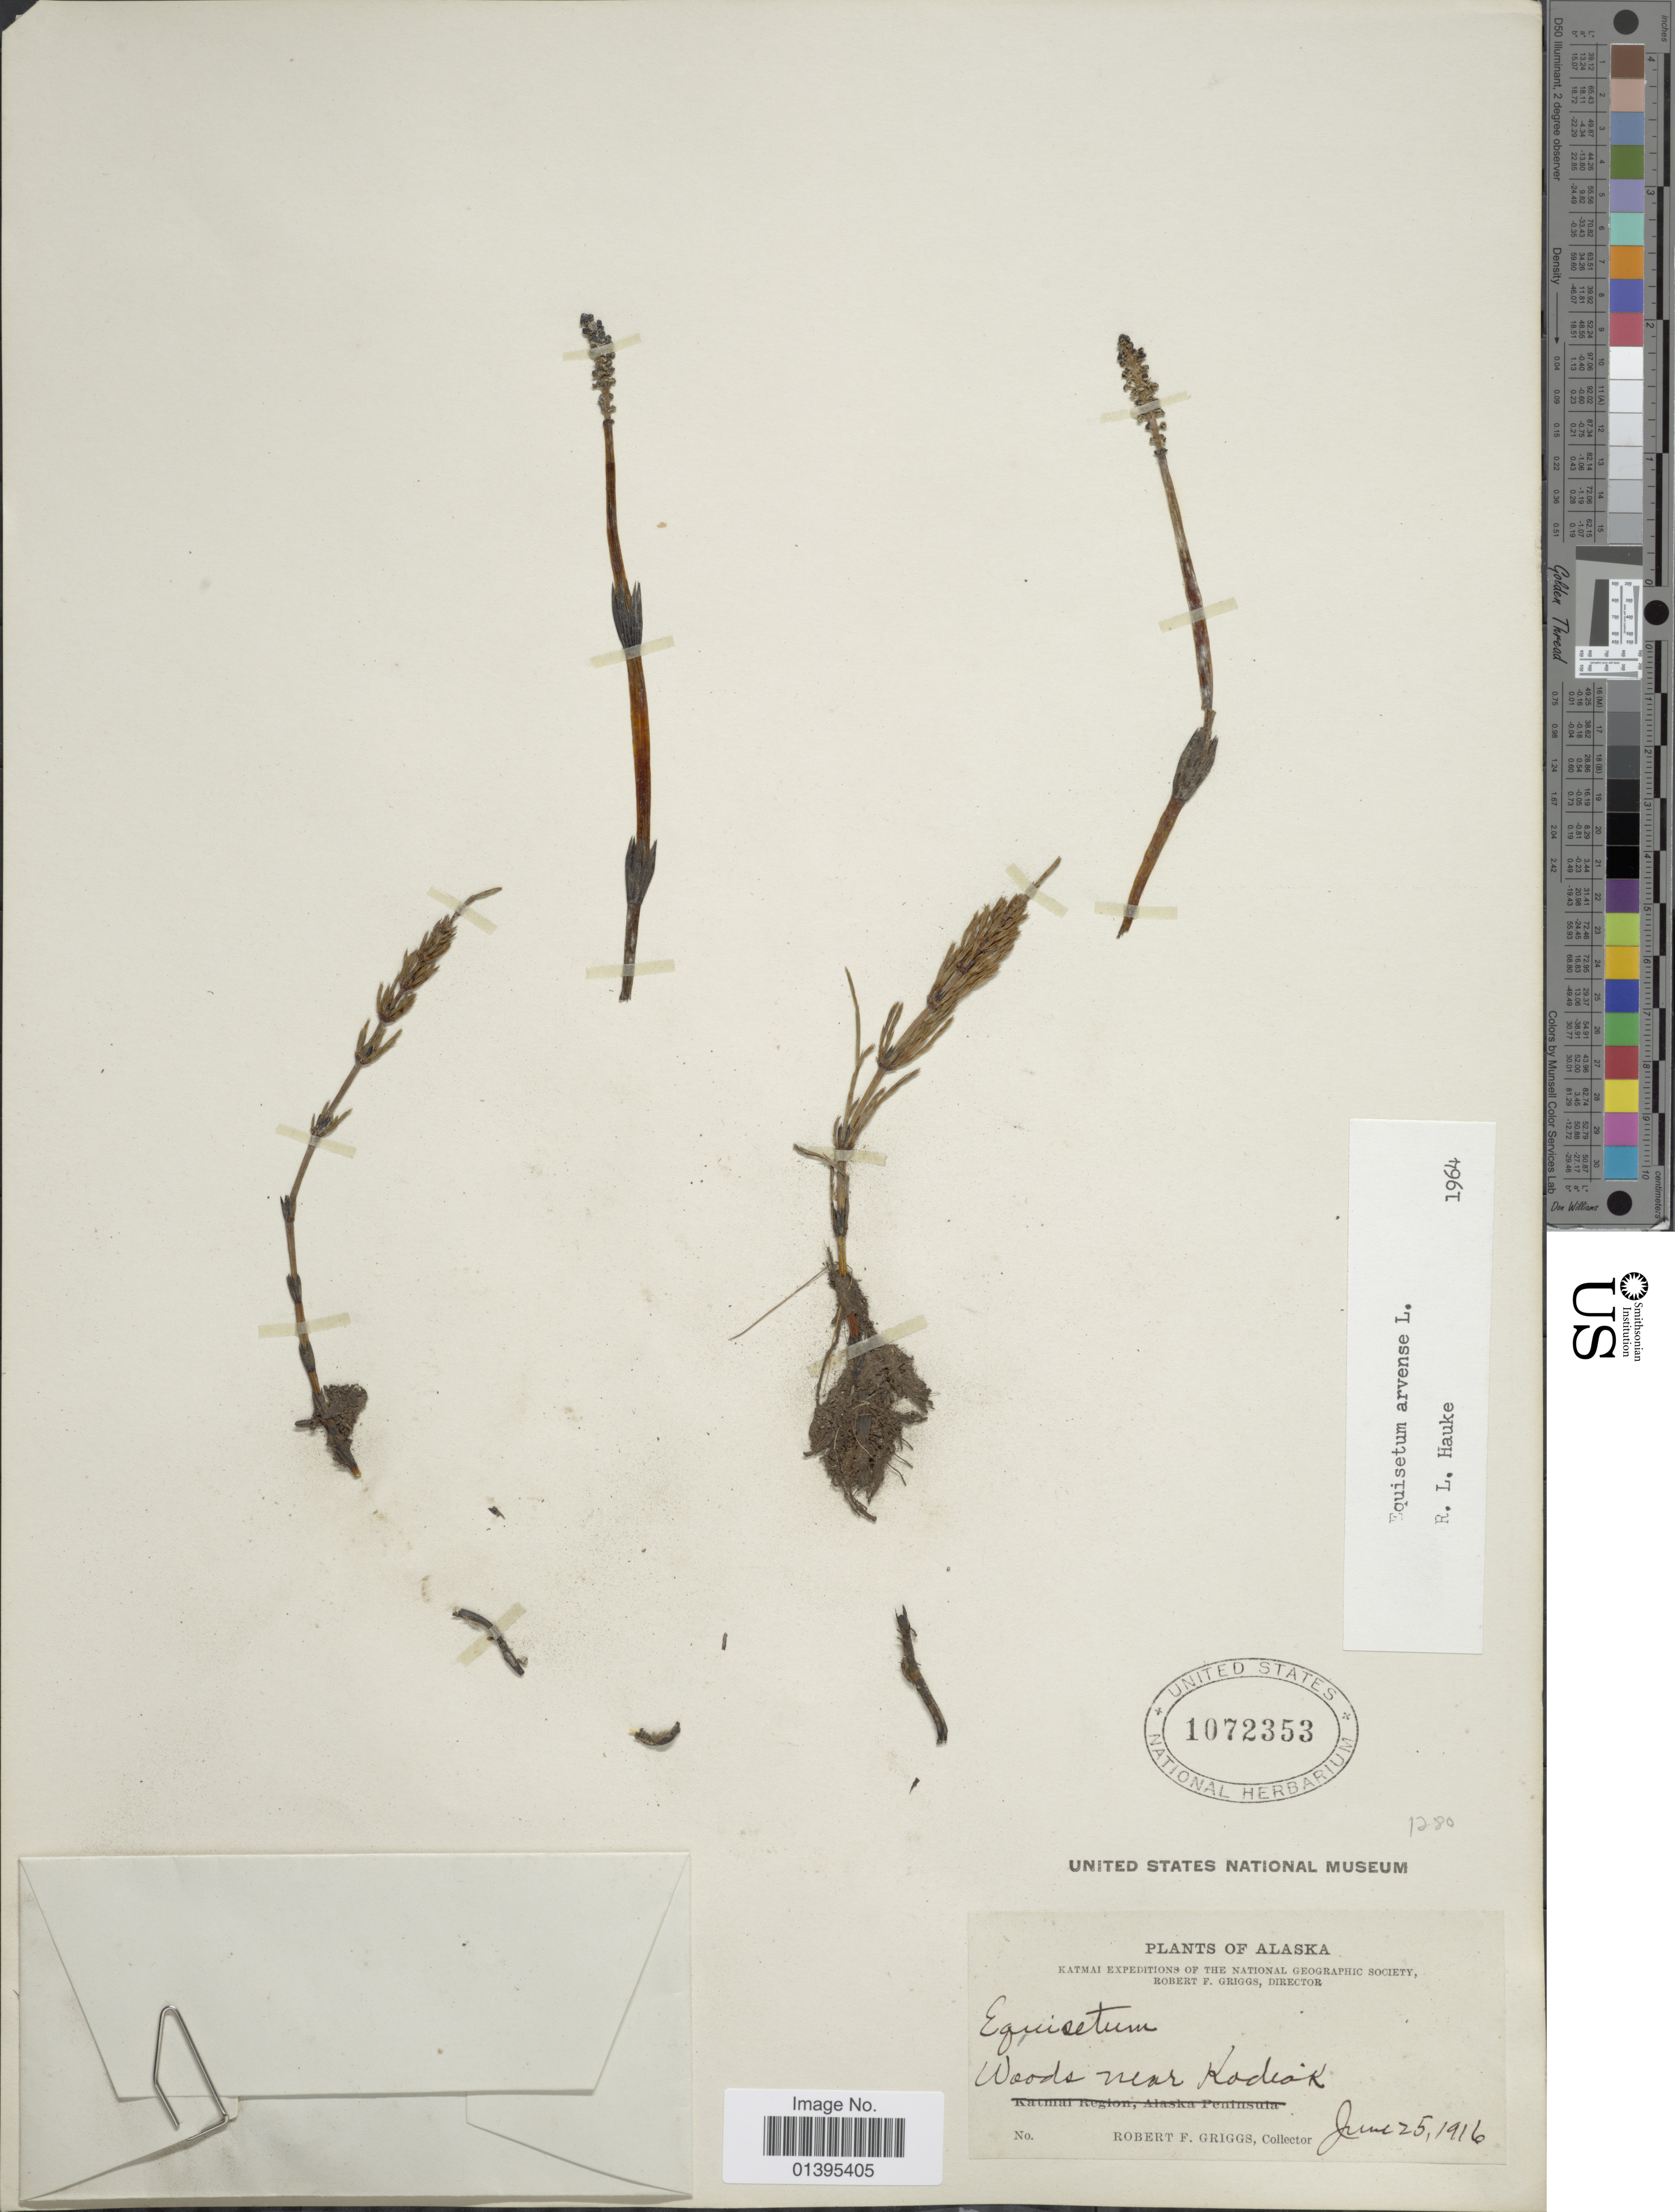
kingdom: Plantae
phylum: Tracheophyta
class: Polypodiopsida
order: Equisetales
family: Equisetaceae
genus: Equisetum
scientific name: Equisetum arvense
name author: L.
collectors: R. F. Griggs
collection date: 1916-06-25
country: United States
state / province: Alaska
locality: Woods near Kodiak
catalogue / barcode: US 1072353